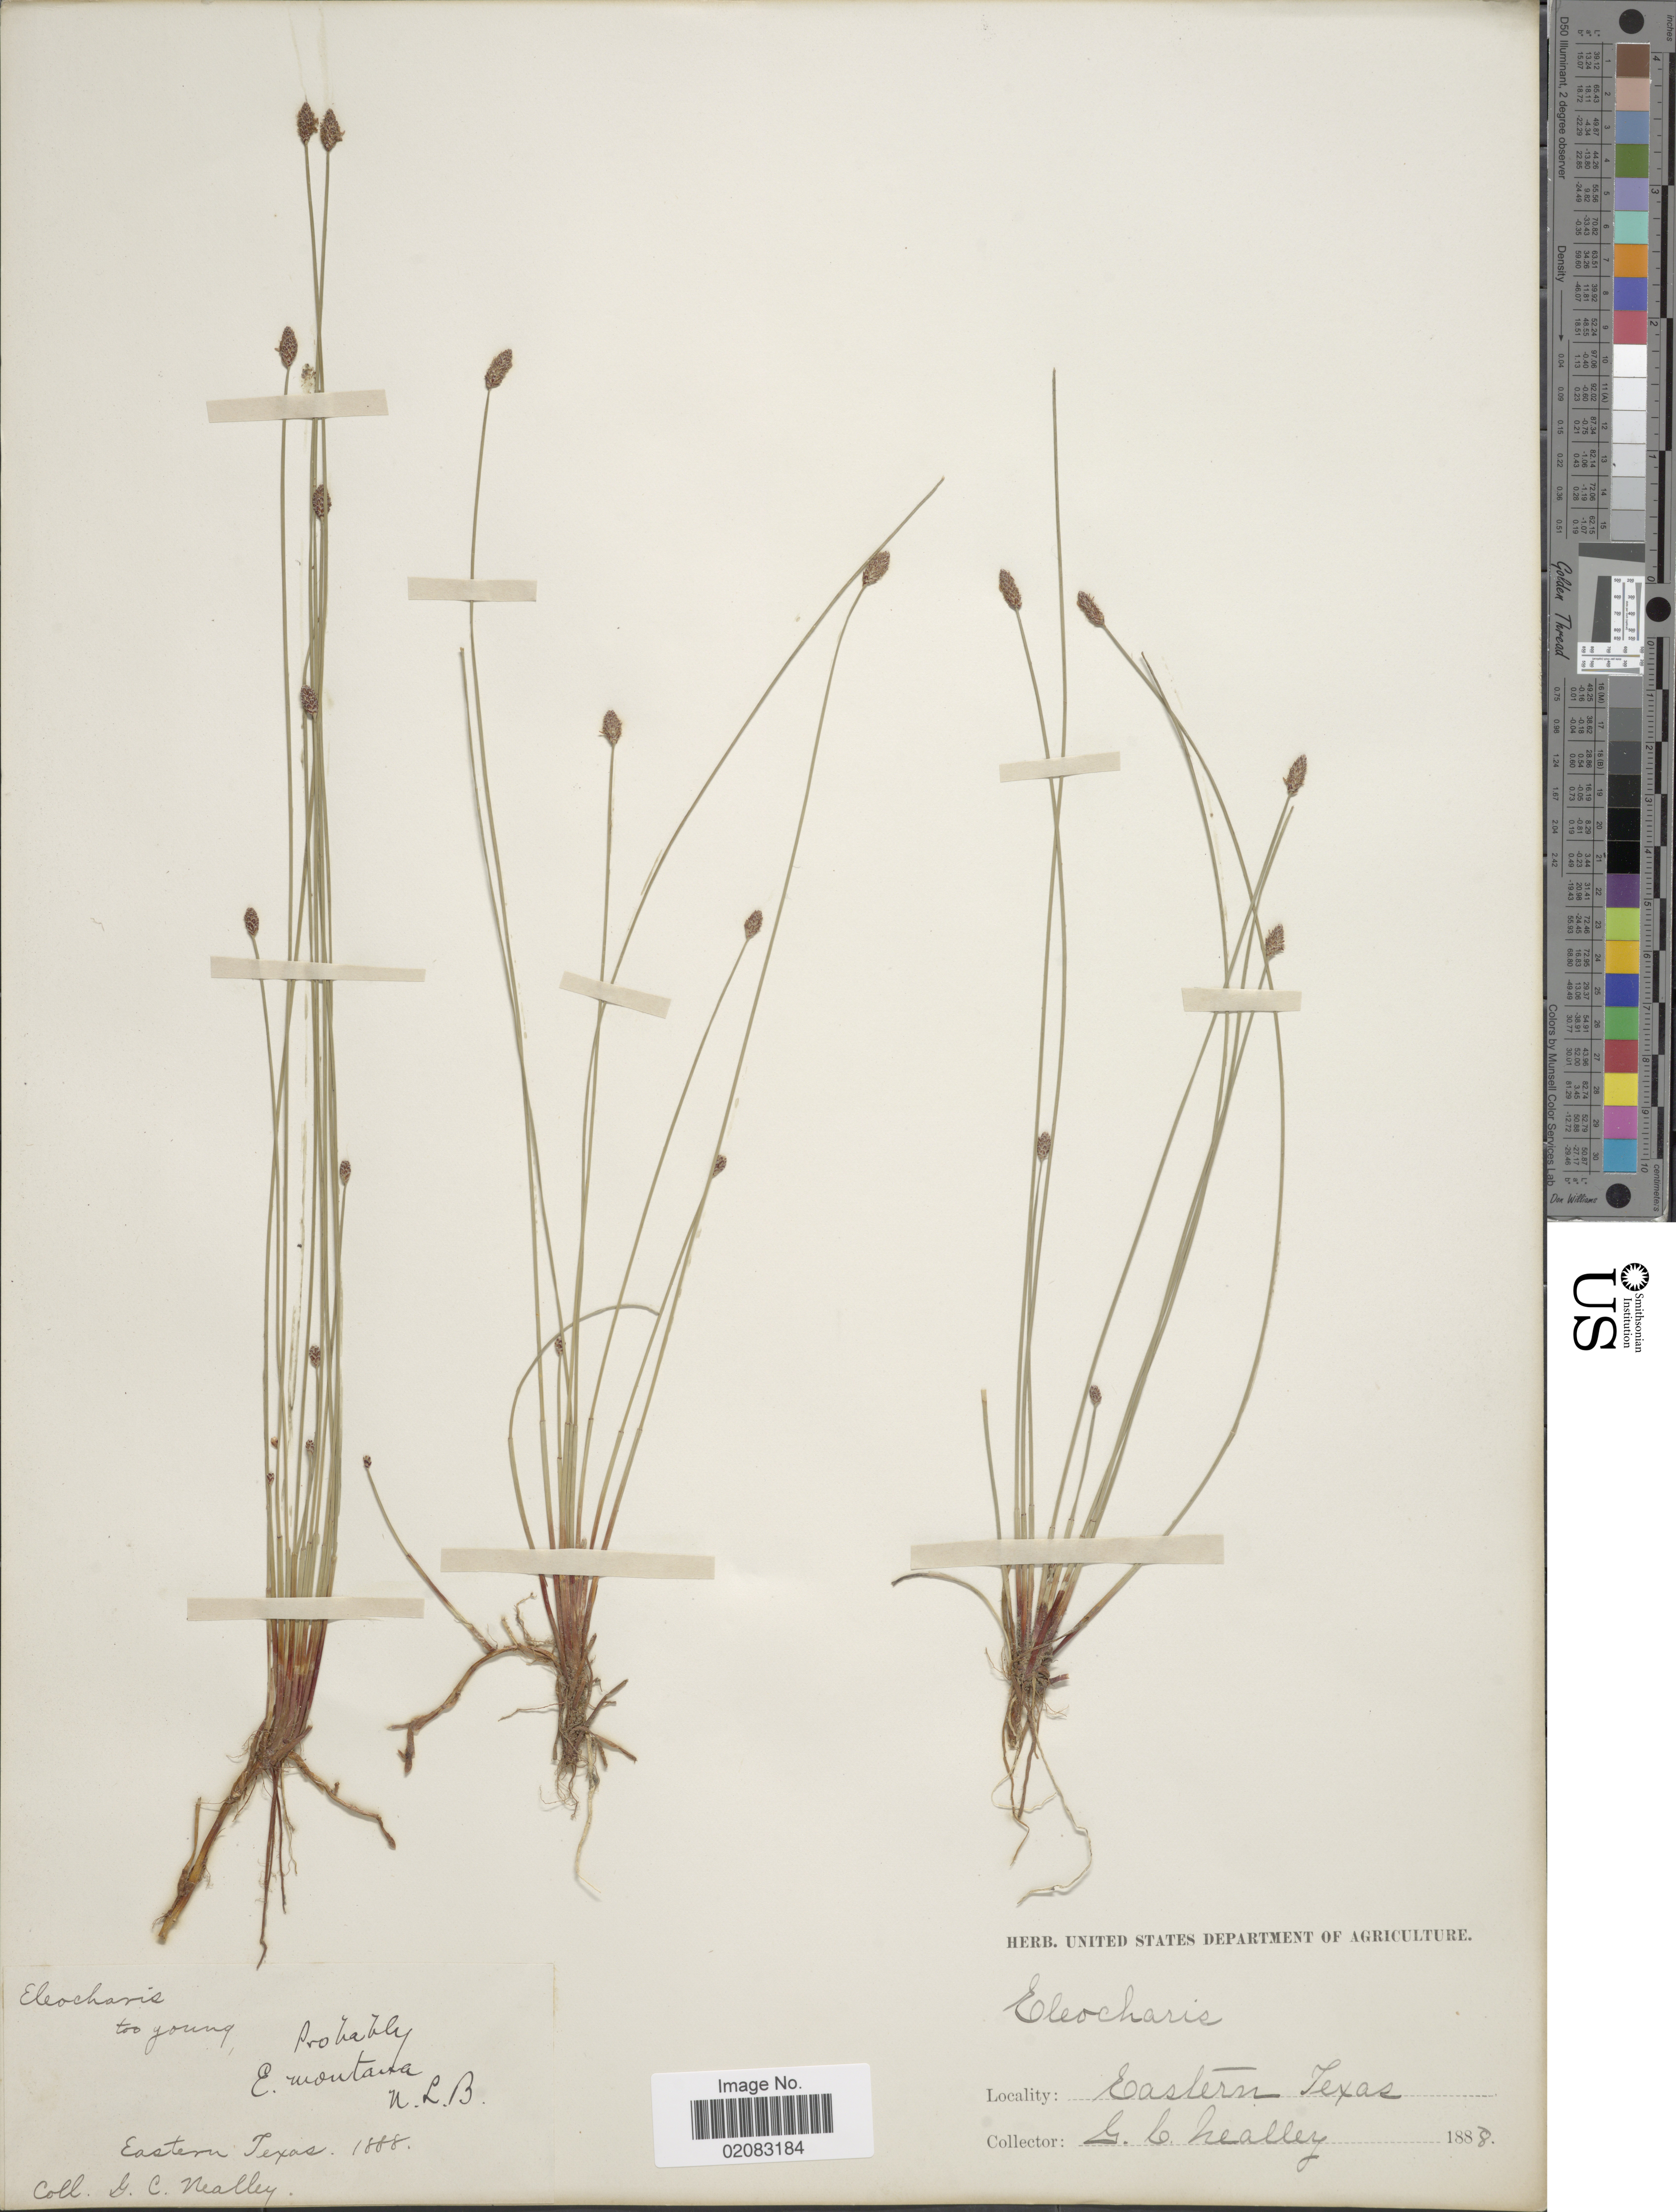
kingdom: Plantae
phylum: Tracheophyta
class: Liliopsida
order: Poales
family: Cyperaceae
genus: Eleocharis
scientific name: Eleocharis montevidensis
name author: Kunth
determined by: Strong, Mark T., (BOT), Smithsonian Institution - National Museum of Natural History (UNITED STATES)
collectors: G. C. Nealley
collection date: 1888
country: United States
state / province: Texas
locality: Eastern Texas